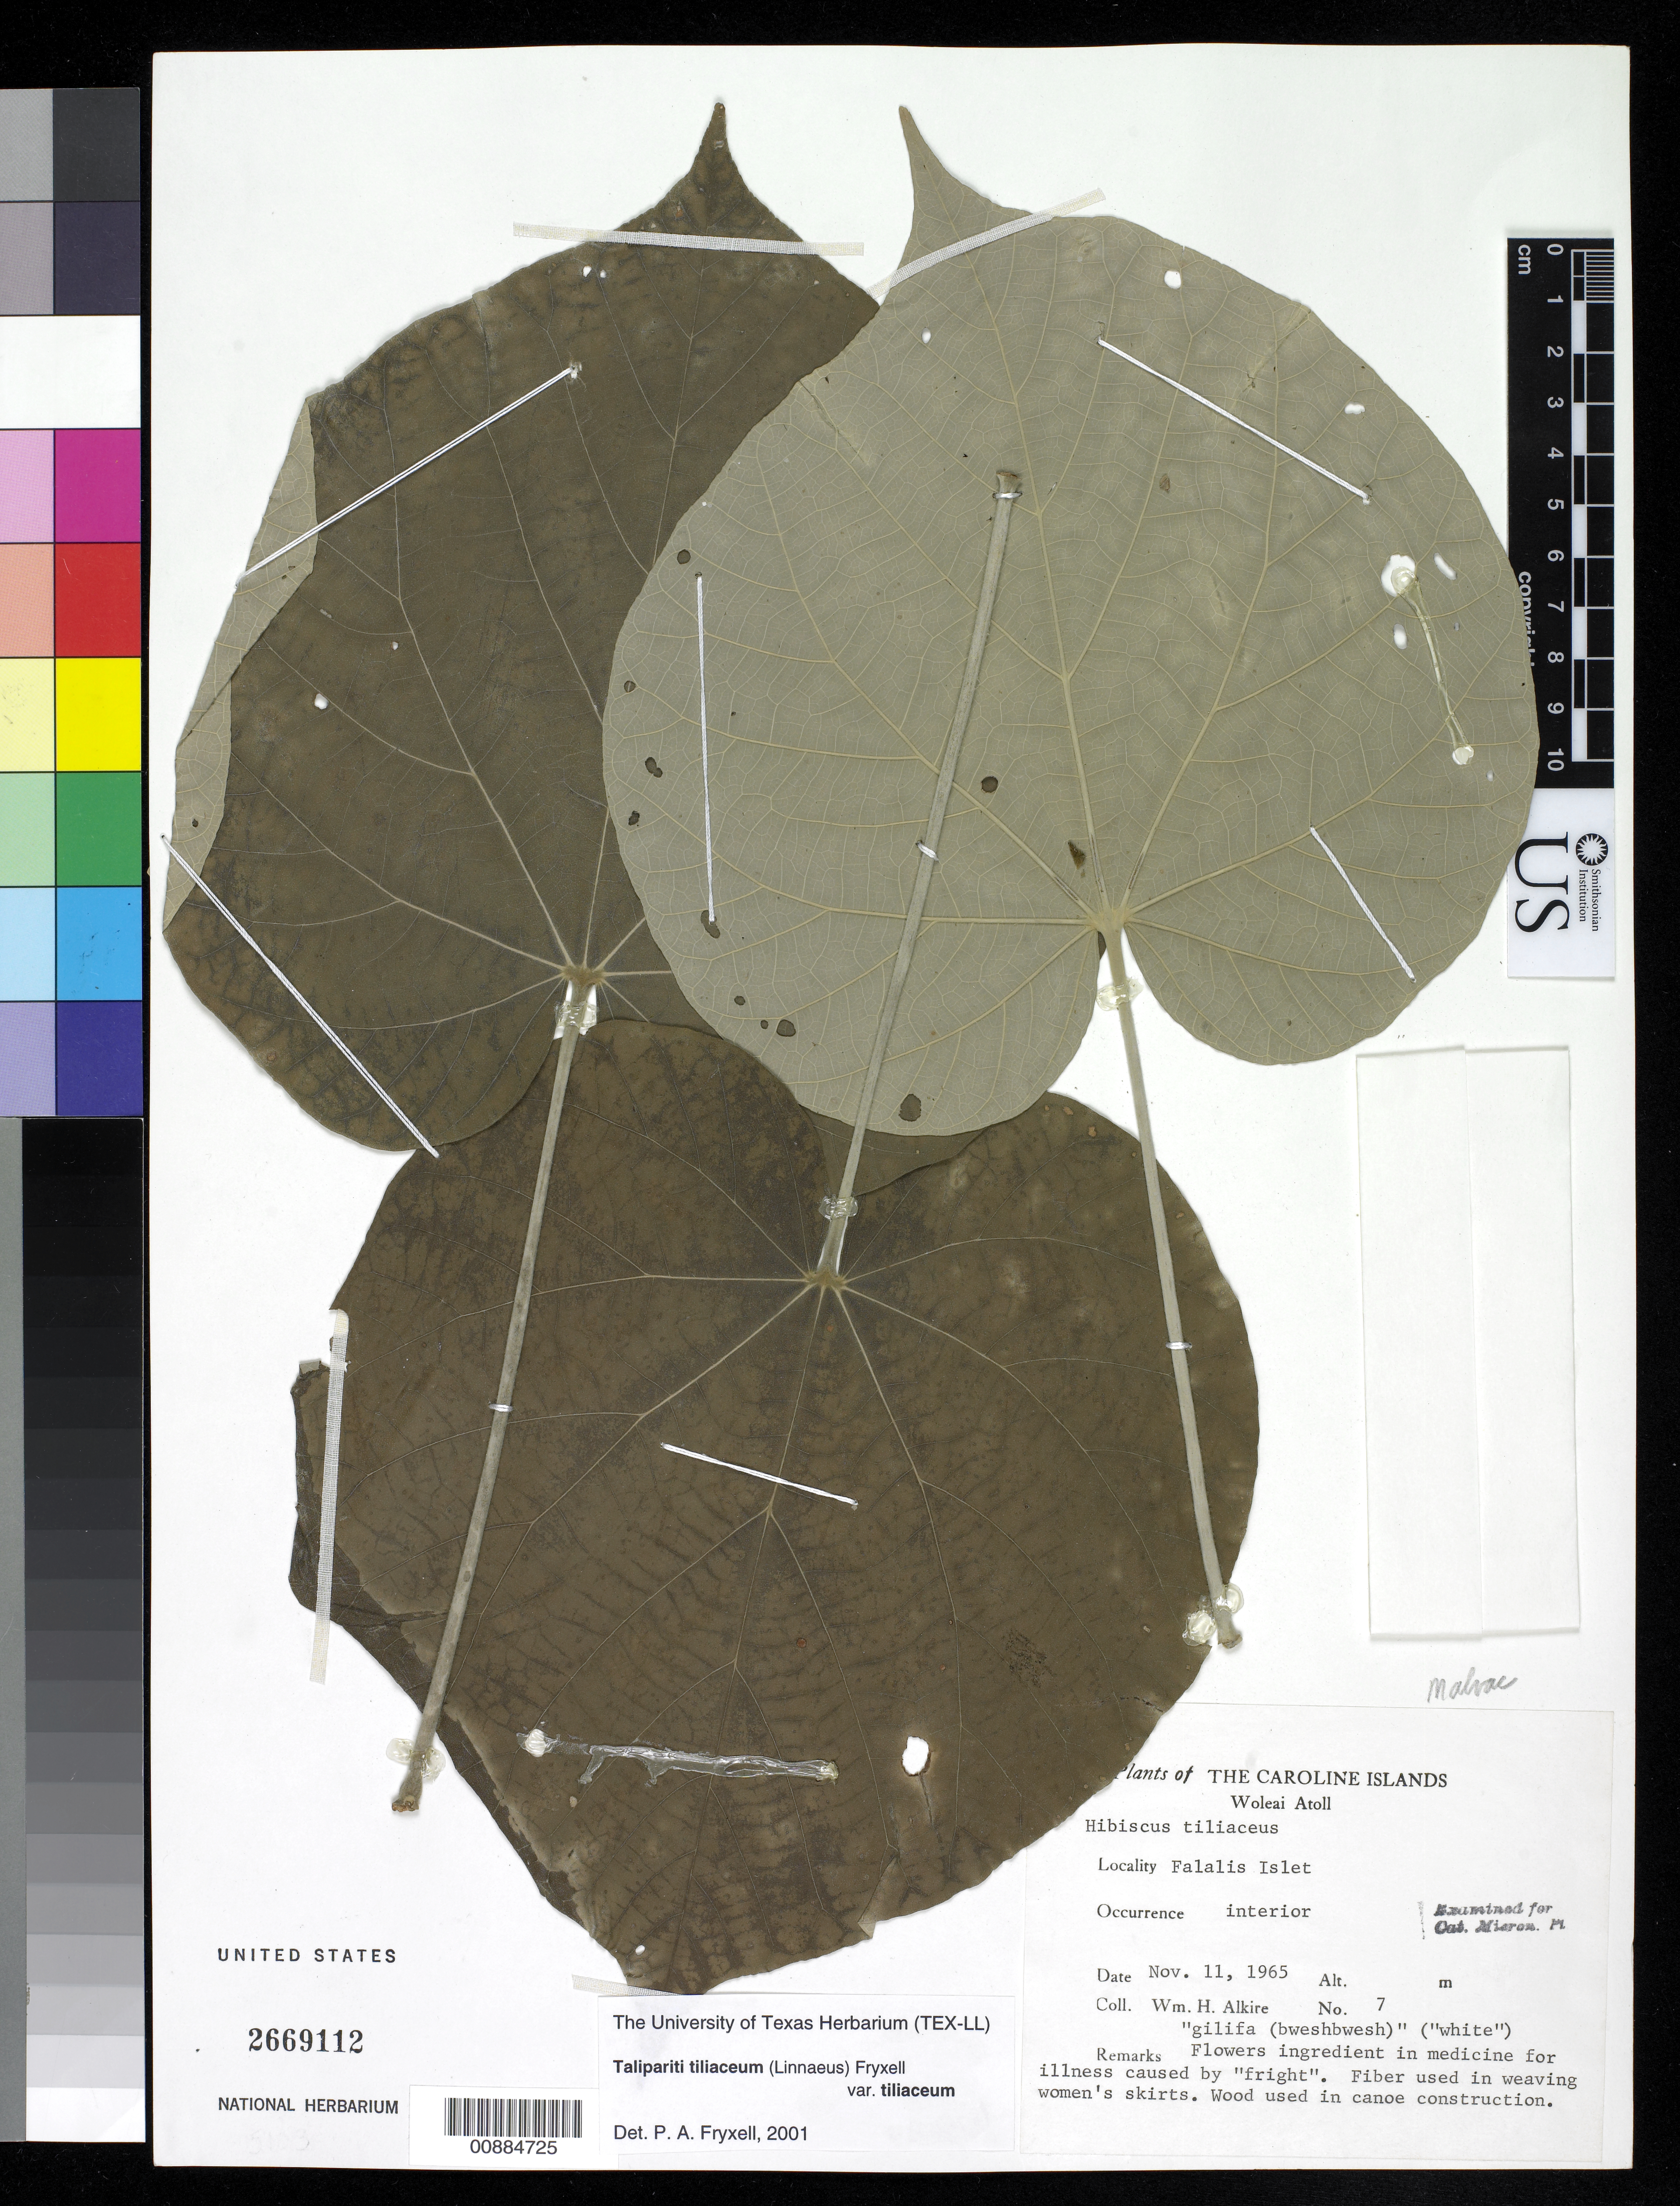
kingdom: Plantae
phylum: Tracheophyta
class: Magnoliopsida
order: Malvales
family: Malvaceae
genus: Talipariti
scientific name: Talipariti tiliaceum var. tiliaceum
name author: (L.) Fryxell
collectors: W. Alkire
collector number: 7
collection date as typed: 11 Nov 1965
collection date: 1965-11-11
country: Micronesia, Federated States of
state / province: Yap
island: Woleai Atoll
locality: Falalis Islet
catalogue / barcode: US 2669112